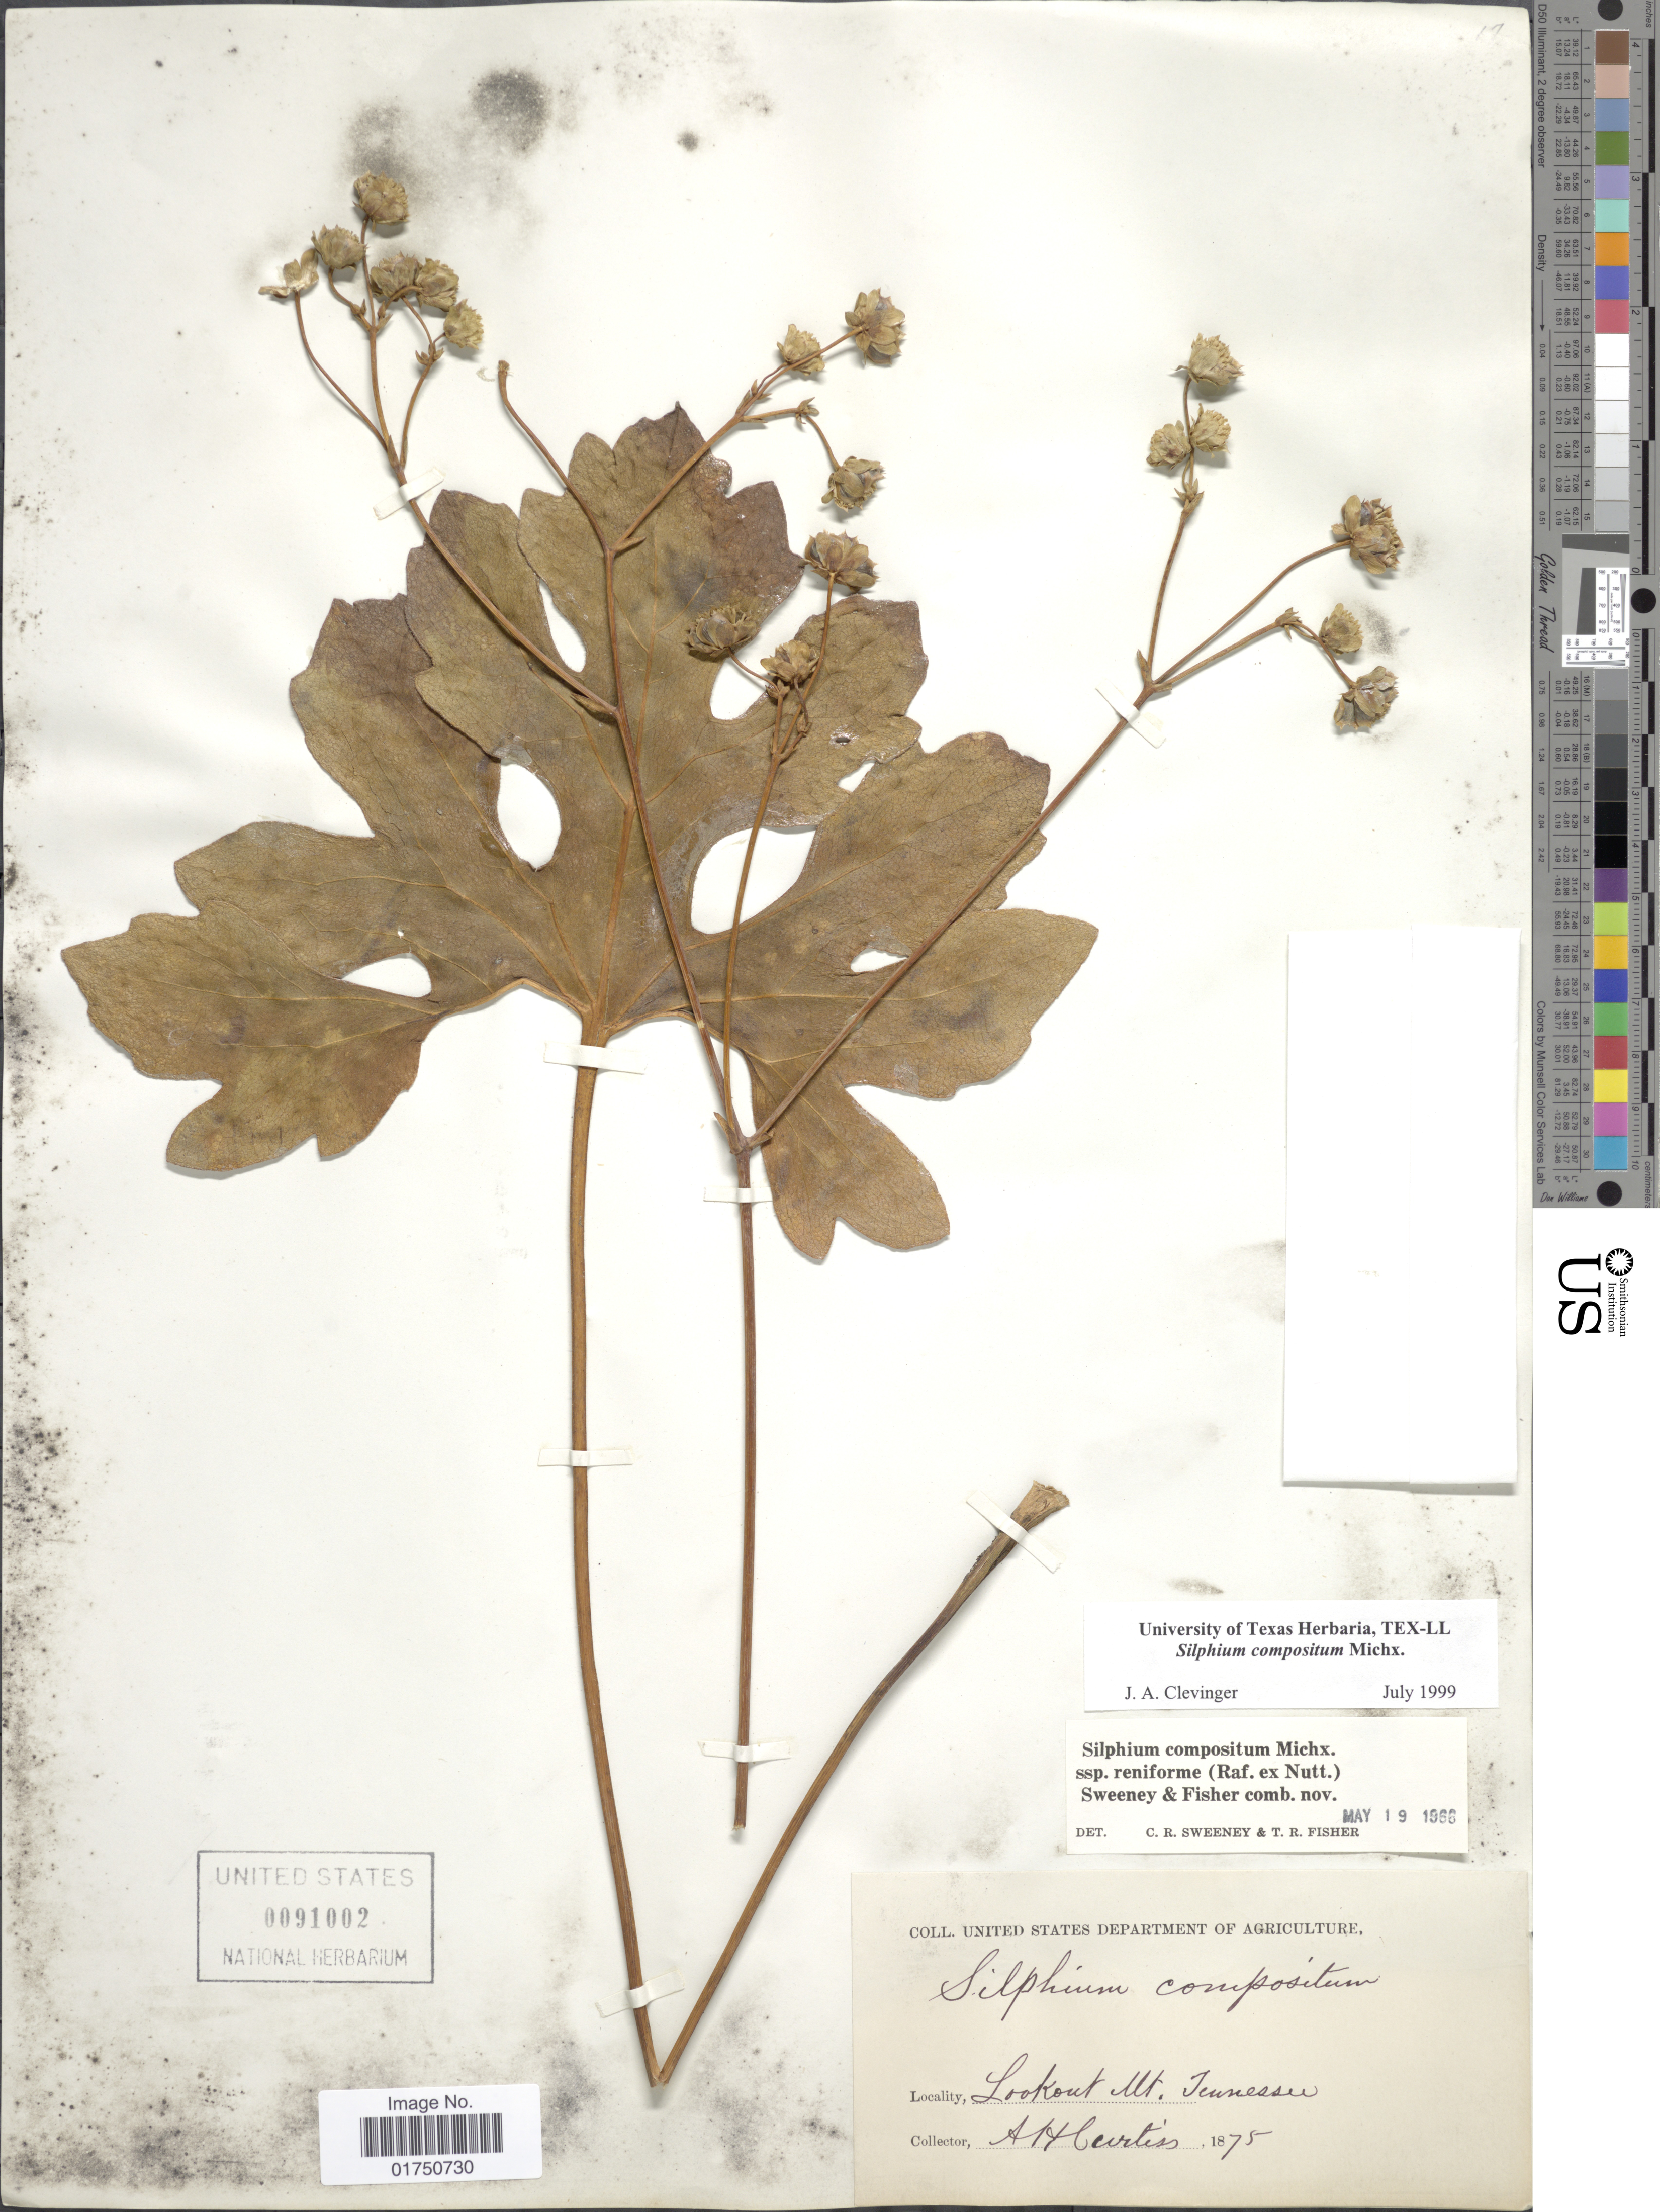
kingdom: Plantae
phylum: Tracheophyta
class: Magnoliopsida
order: Asterales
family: Asteraceae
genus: Silphium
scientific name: Silphium compositum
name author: Michx.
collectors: A. H. Curtiss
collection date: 1875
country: United States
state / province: Tennessee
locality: Lookout Mt. Tennessee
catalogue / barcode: US 91002